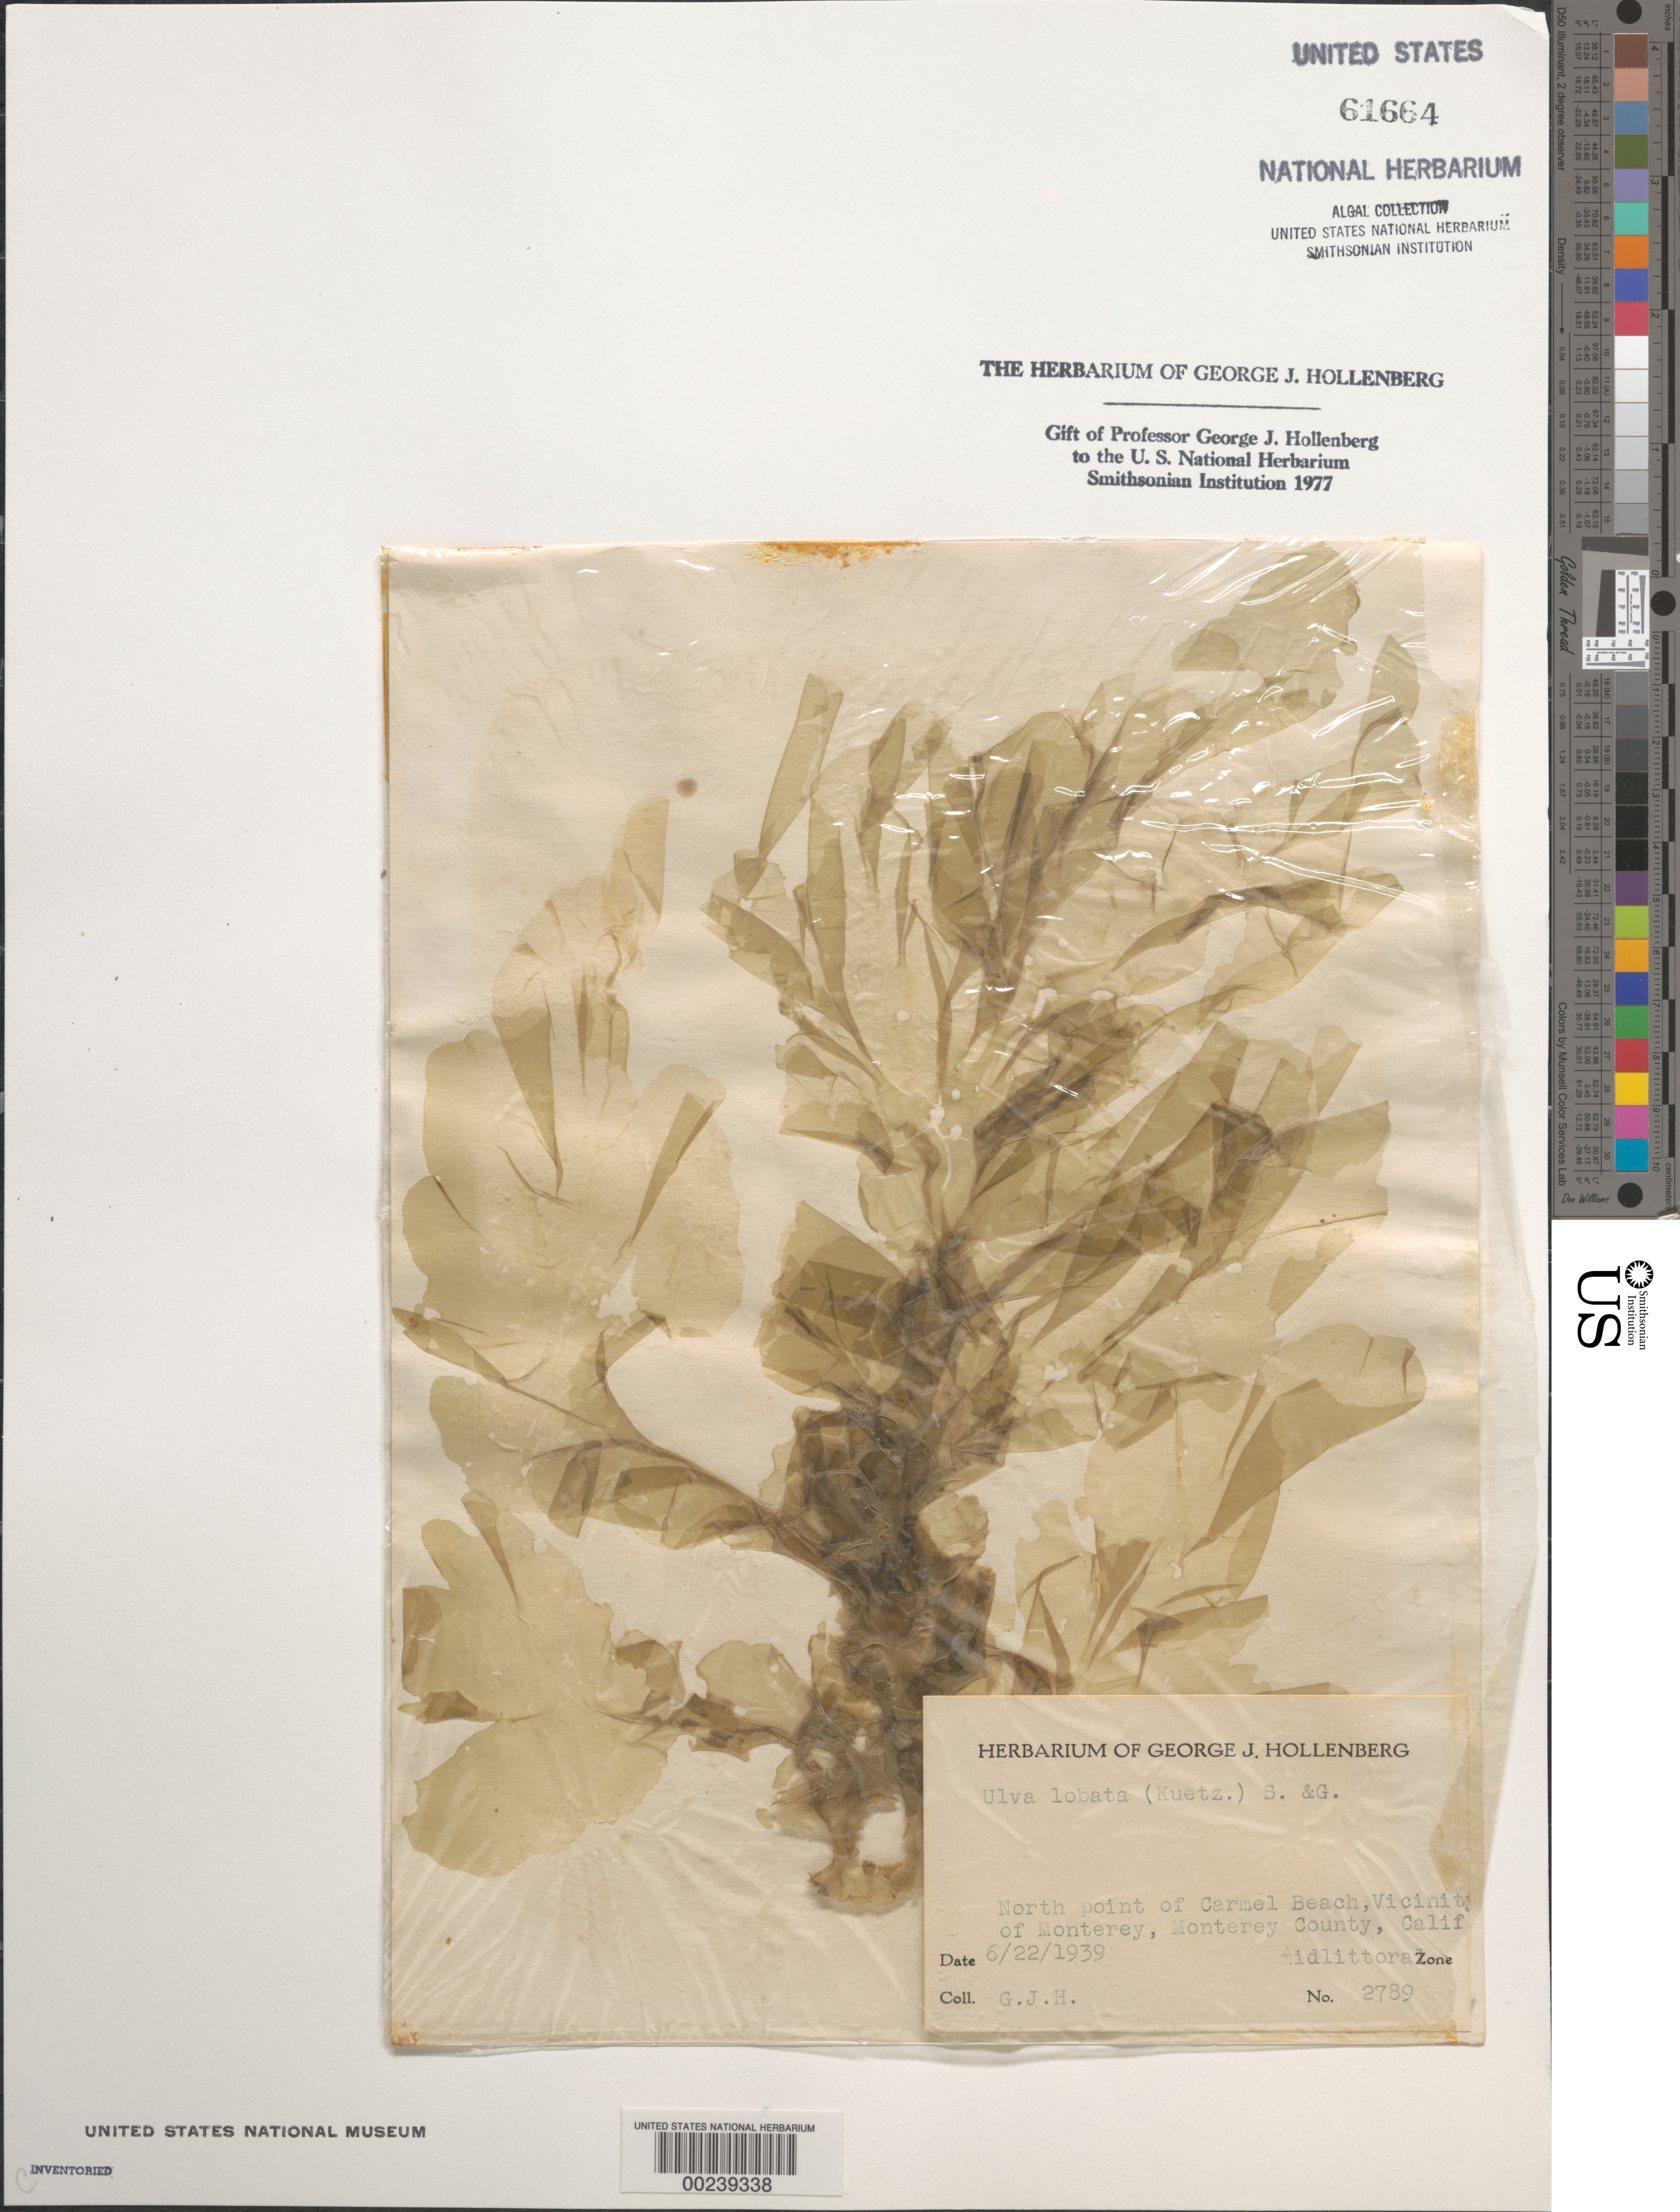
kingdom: Plantae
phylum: Chlorophyta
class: Ulvophyceae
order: Ulvales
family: Ulvaceae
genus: Ulva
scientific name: Ulva lactuca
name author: L.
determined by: Algae name updating Project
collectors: G. Hollenberg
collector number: GJH 2789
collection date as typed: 22 Jun 1939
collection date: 1939-06-22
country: United States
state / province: California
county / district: Monterey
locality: Carmel Beach, Monterey area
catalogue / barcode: US 61664